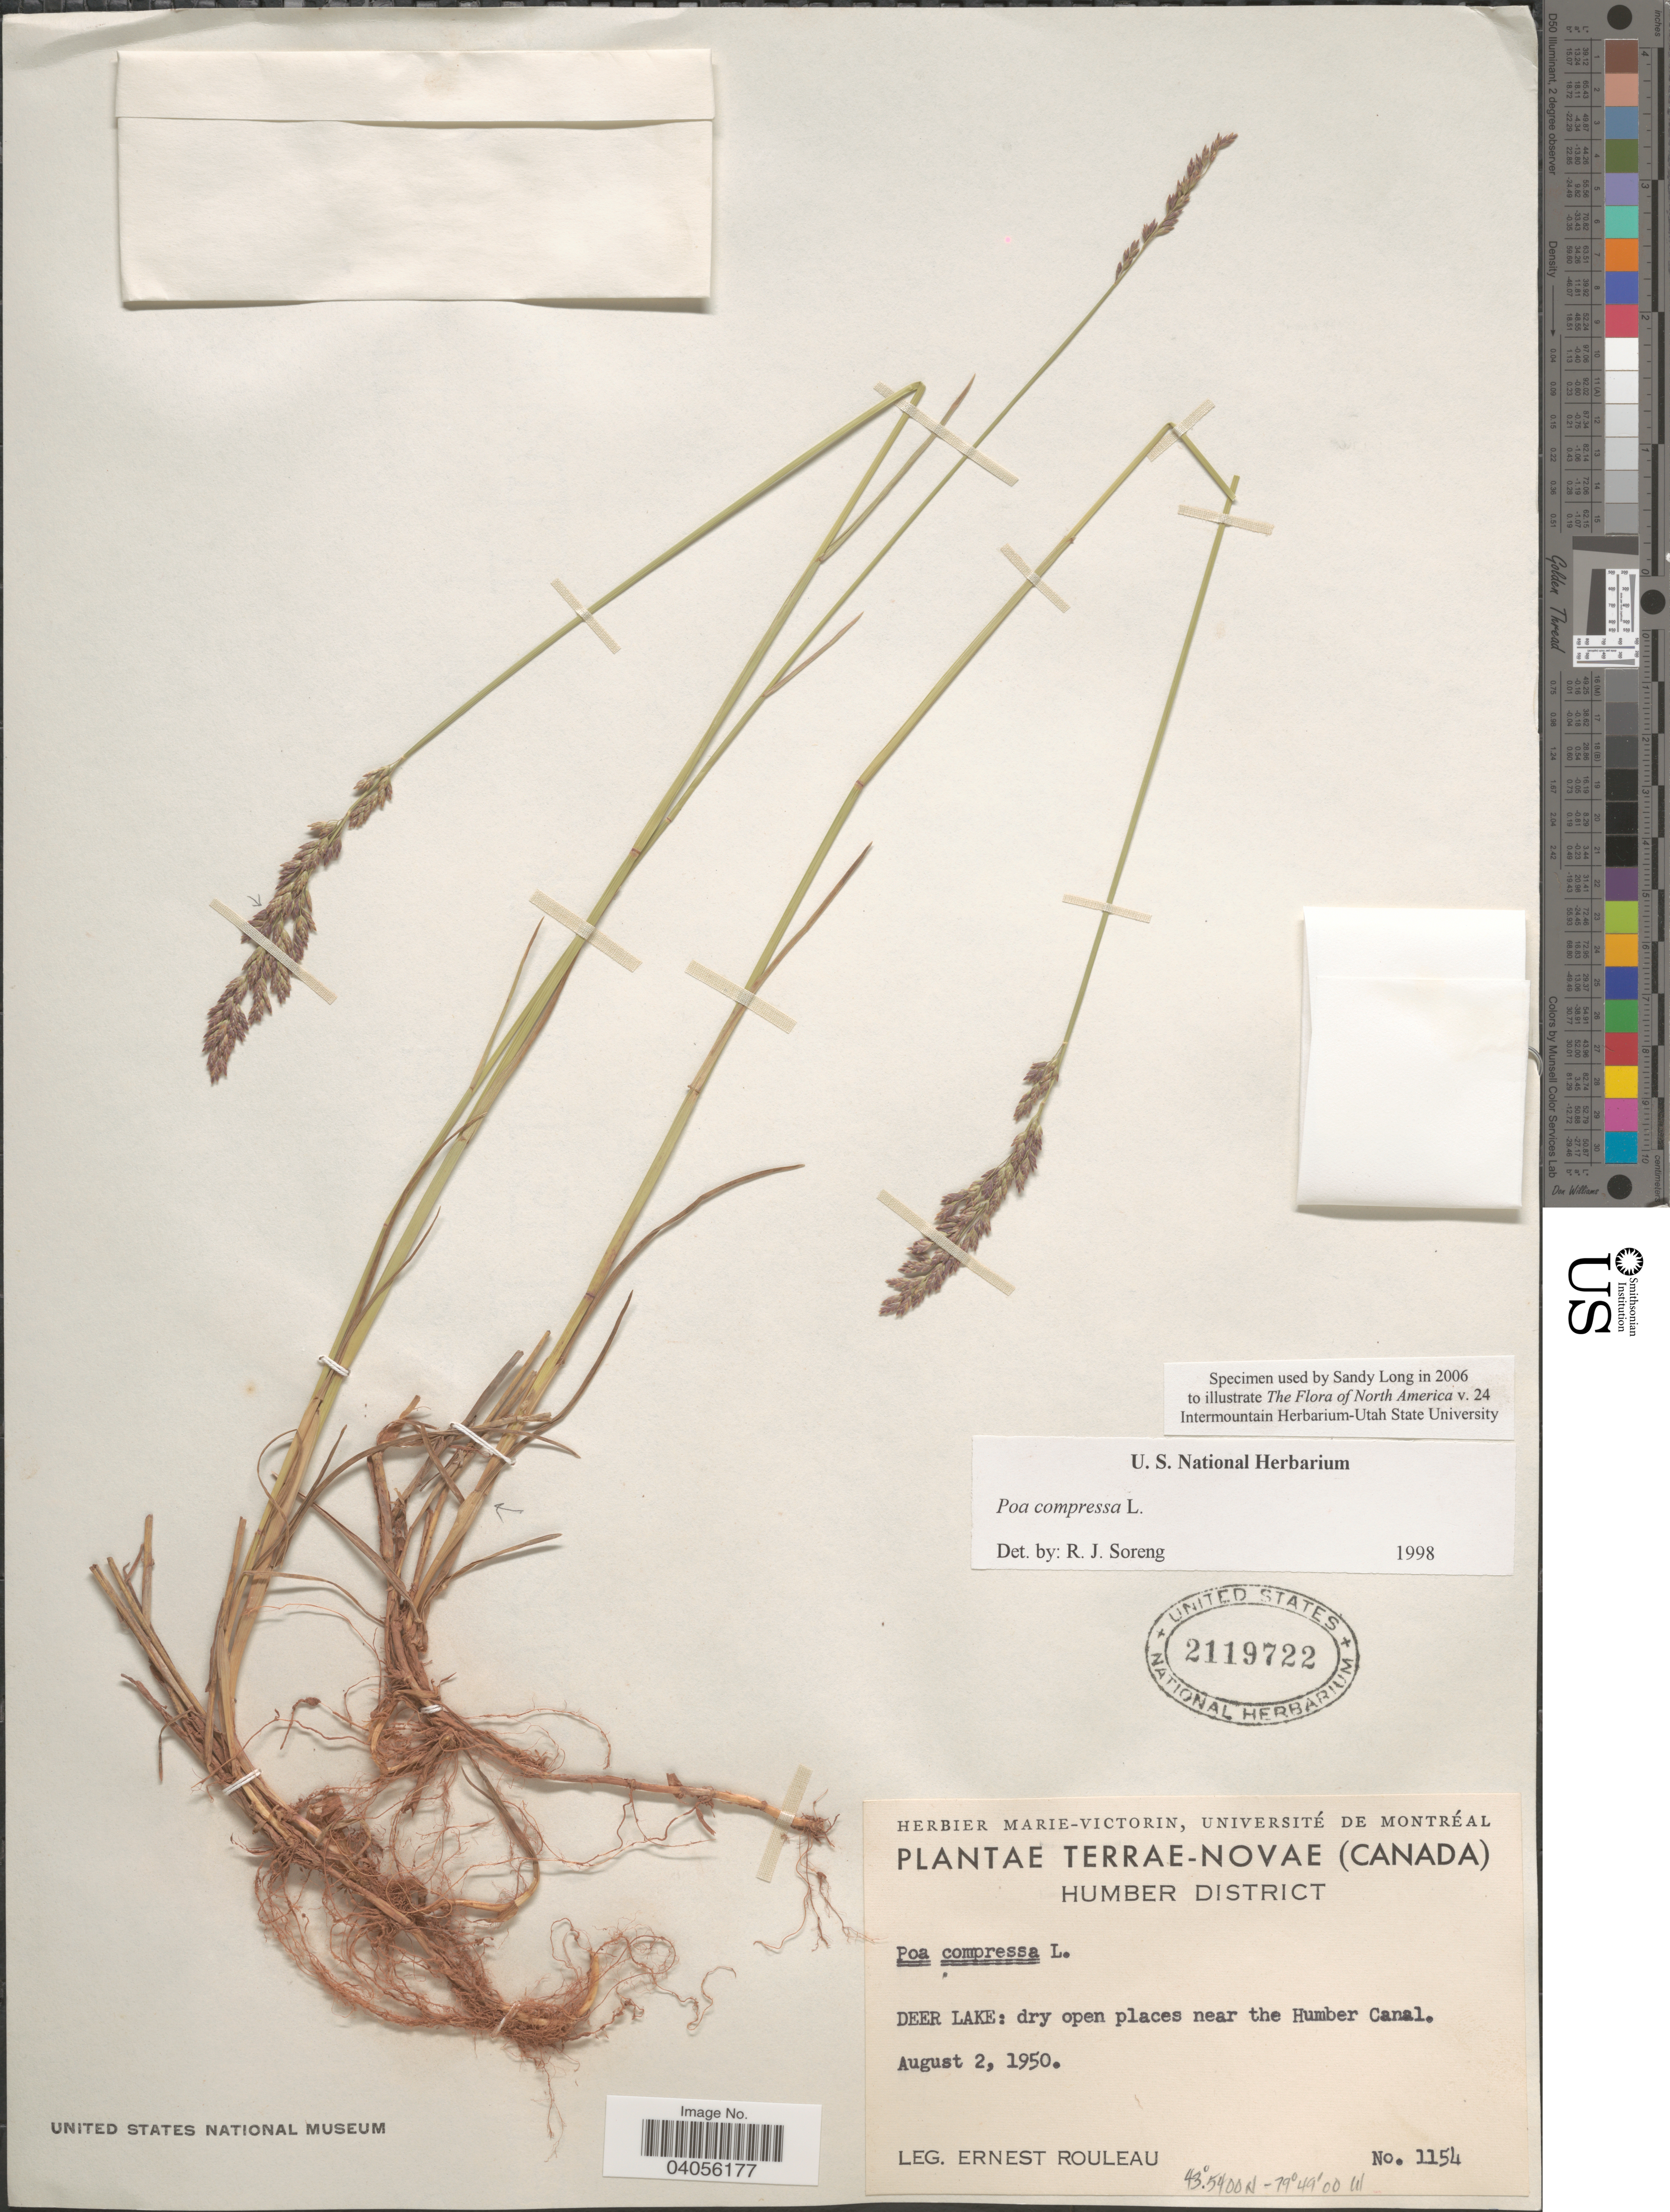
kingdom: Plantae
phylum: Tracheophyta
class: Liliopsida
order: Poales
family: Poaceae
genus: Poa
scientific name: Poa compressa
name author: L.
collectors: J. Rouleau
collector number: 1154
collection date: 1950-08-02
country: Canada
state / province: Newfoundland and Labrador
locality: Terrae-Novae (Canada). Humber District. Deer Lake: dry open places near the Humber Canal.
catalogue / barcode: US 2119722